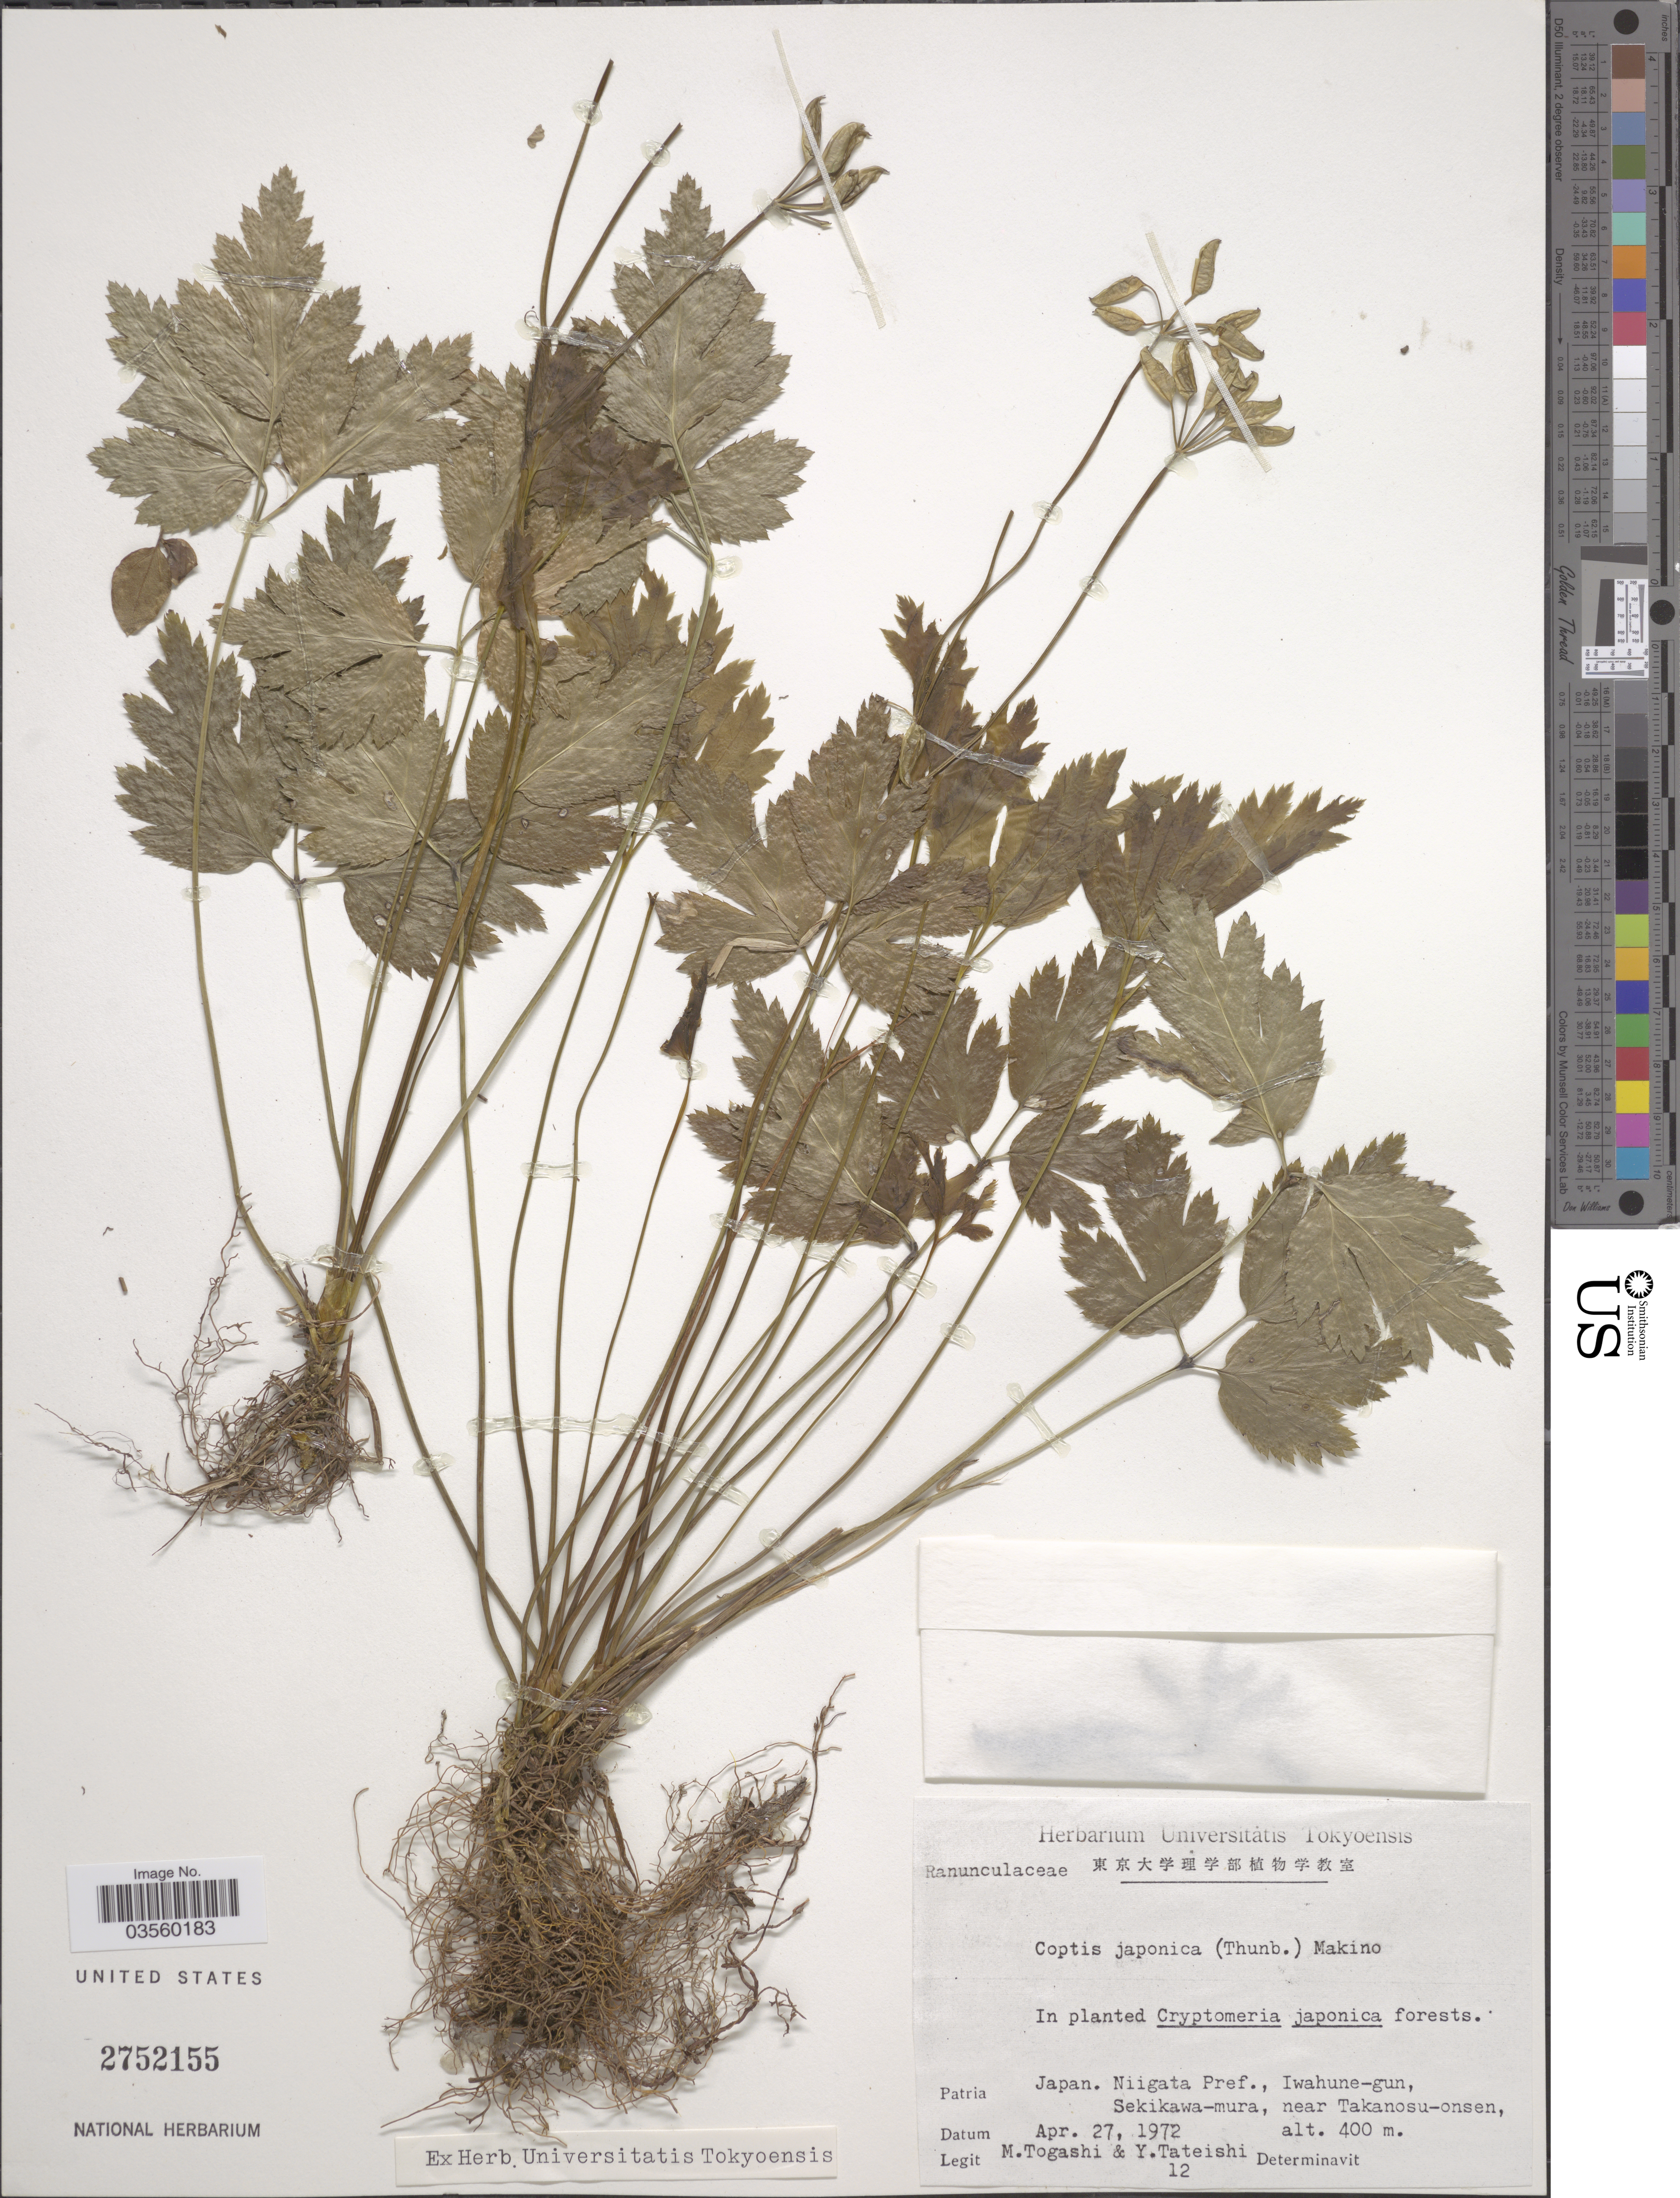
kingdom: Plantae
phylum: Tracheophyta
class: Magnoliopsida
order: Ranunculales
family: Ranunculaceae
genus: Coptis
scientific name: Coptis japonica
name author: (Thunb.) Makino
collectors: M. Togashi & Y. Tateishi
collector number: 12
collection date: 1972-04-27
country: Japan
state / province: Niigata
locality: Niigata Pref., Iwahune-gun, Sekikawa-mura, near Takanosu-onsen.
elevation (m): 400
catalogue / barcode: US 2752155